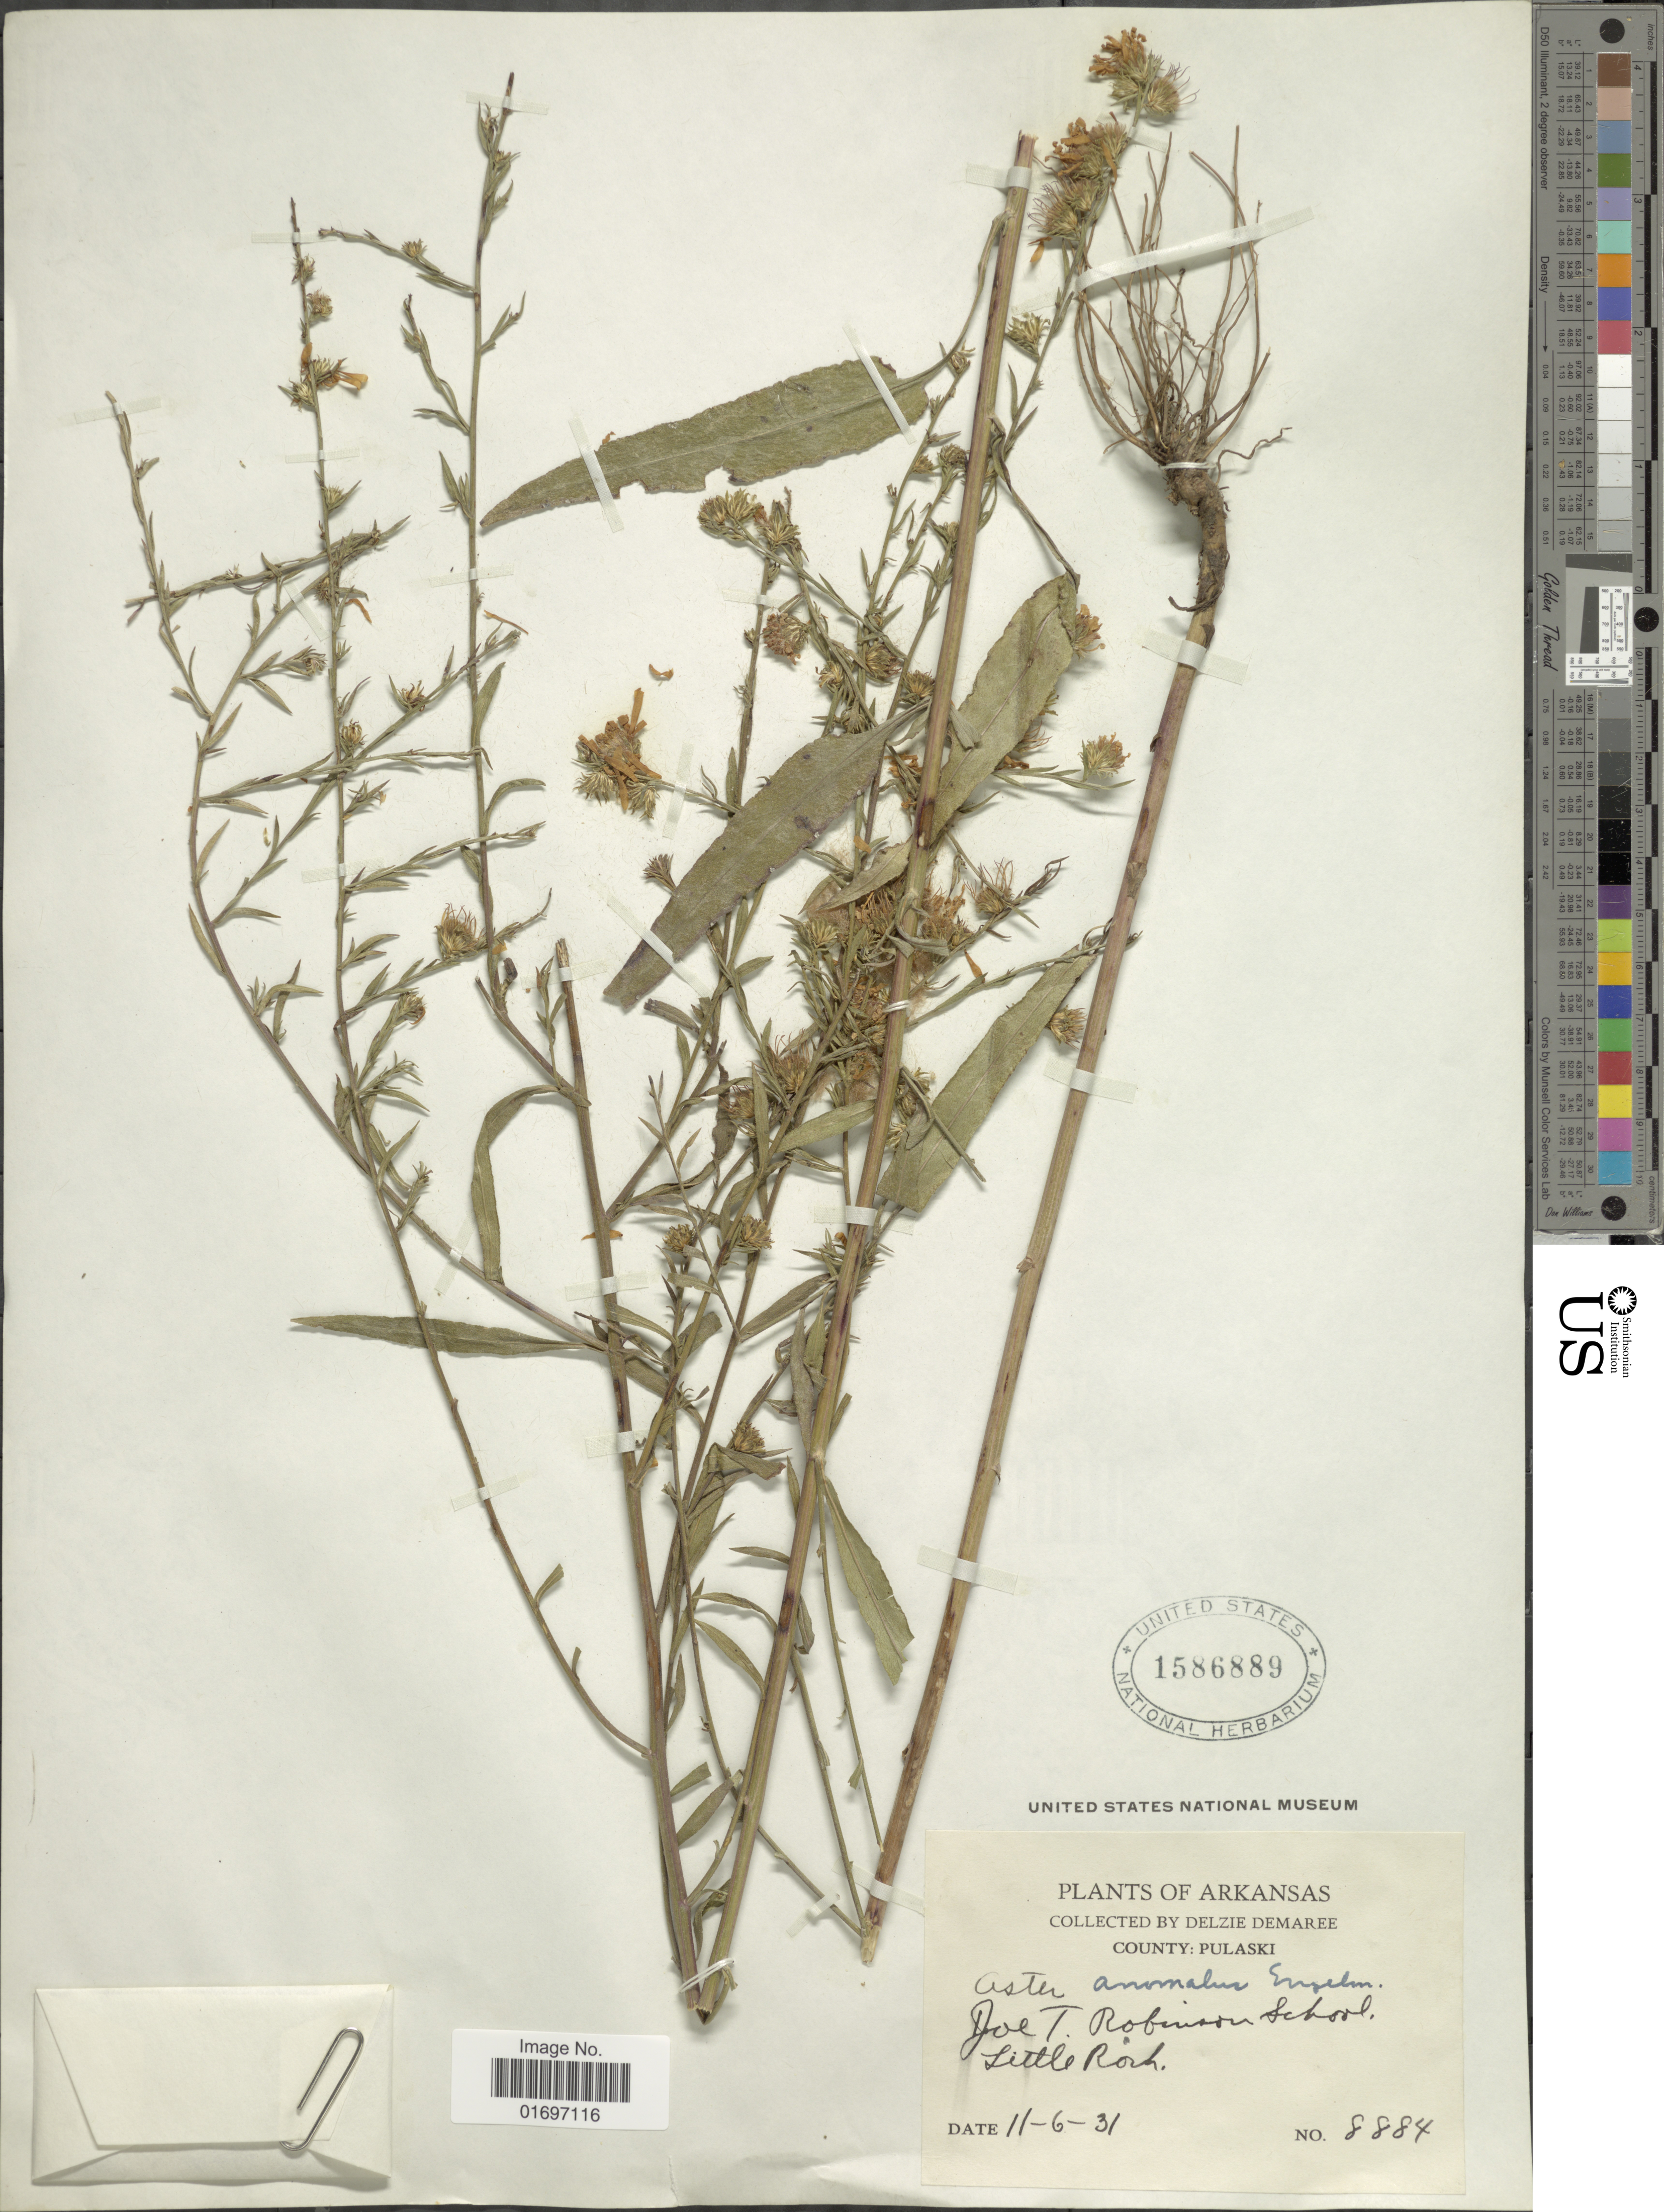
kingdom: Plantae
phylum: Tracheophyta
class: Magnoliopsida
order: Asterales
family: Asteraceae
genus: Symphyotrichum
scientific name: Symphyotrichum anomalum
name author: (Engelm.) G.L. Nesom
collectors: D. Demaree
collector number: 8884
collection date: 1931-11-06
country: United States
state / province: Arkansas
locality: County: Pulaski. Joe T. Robinson School. Little Rock.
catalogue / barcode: US 1586889